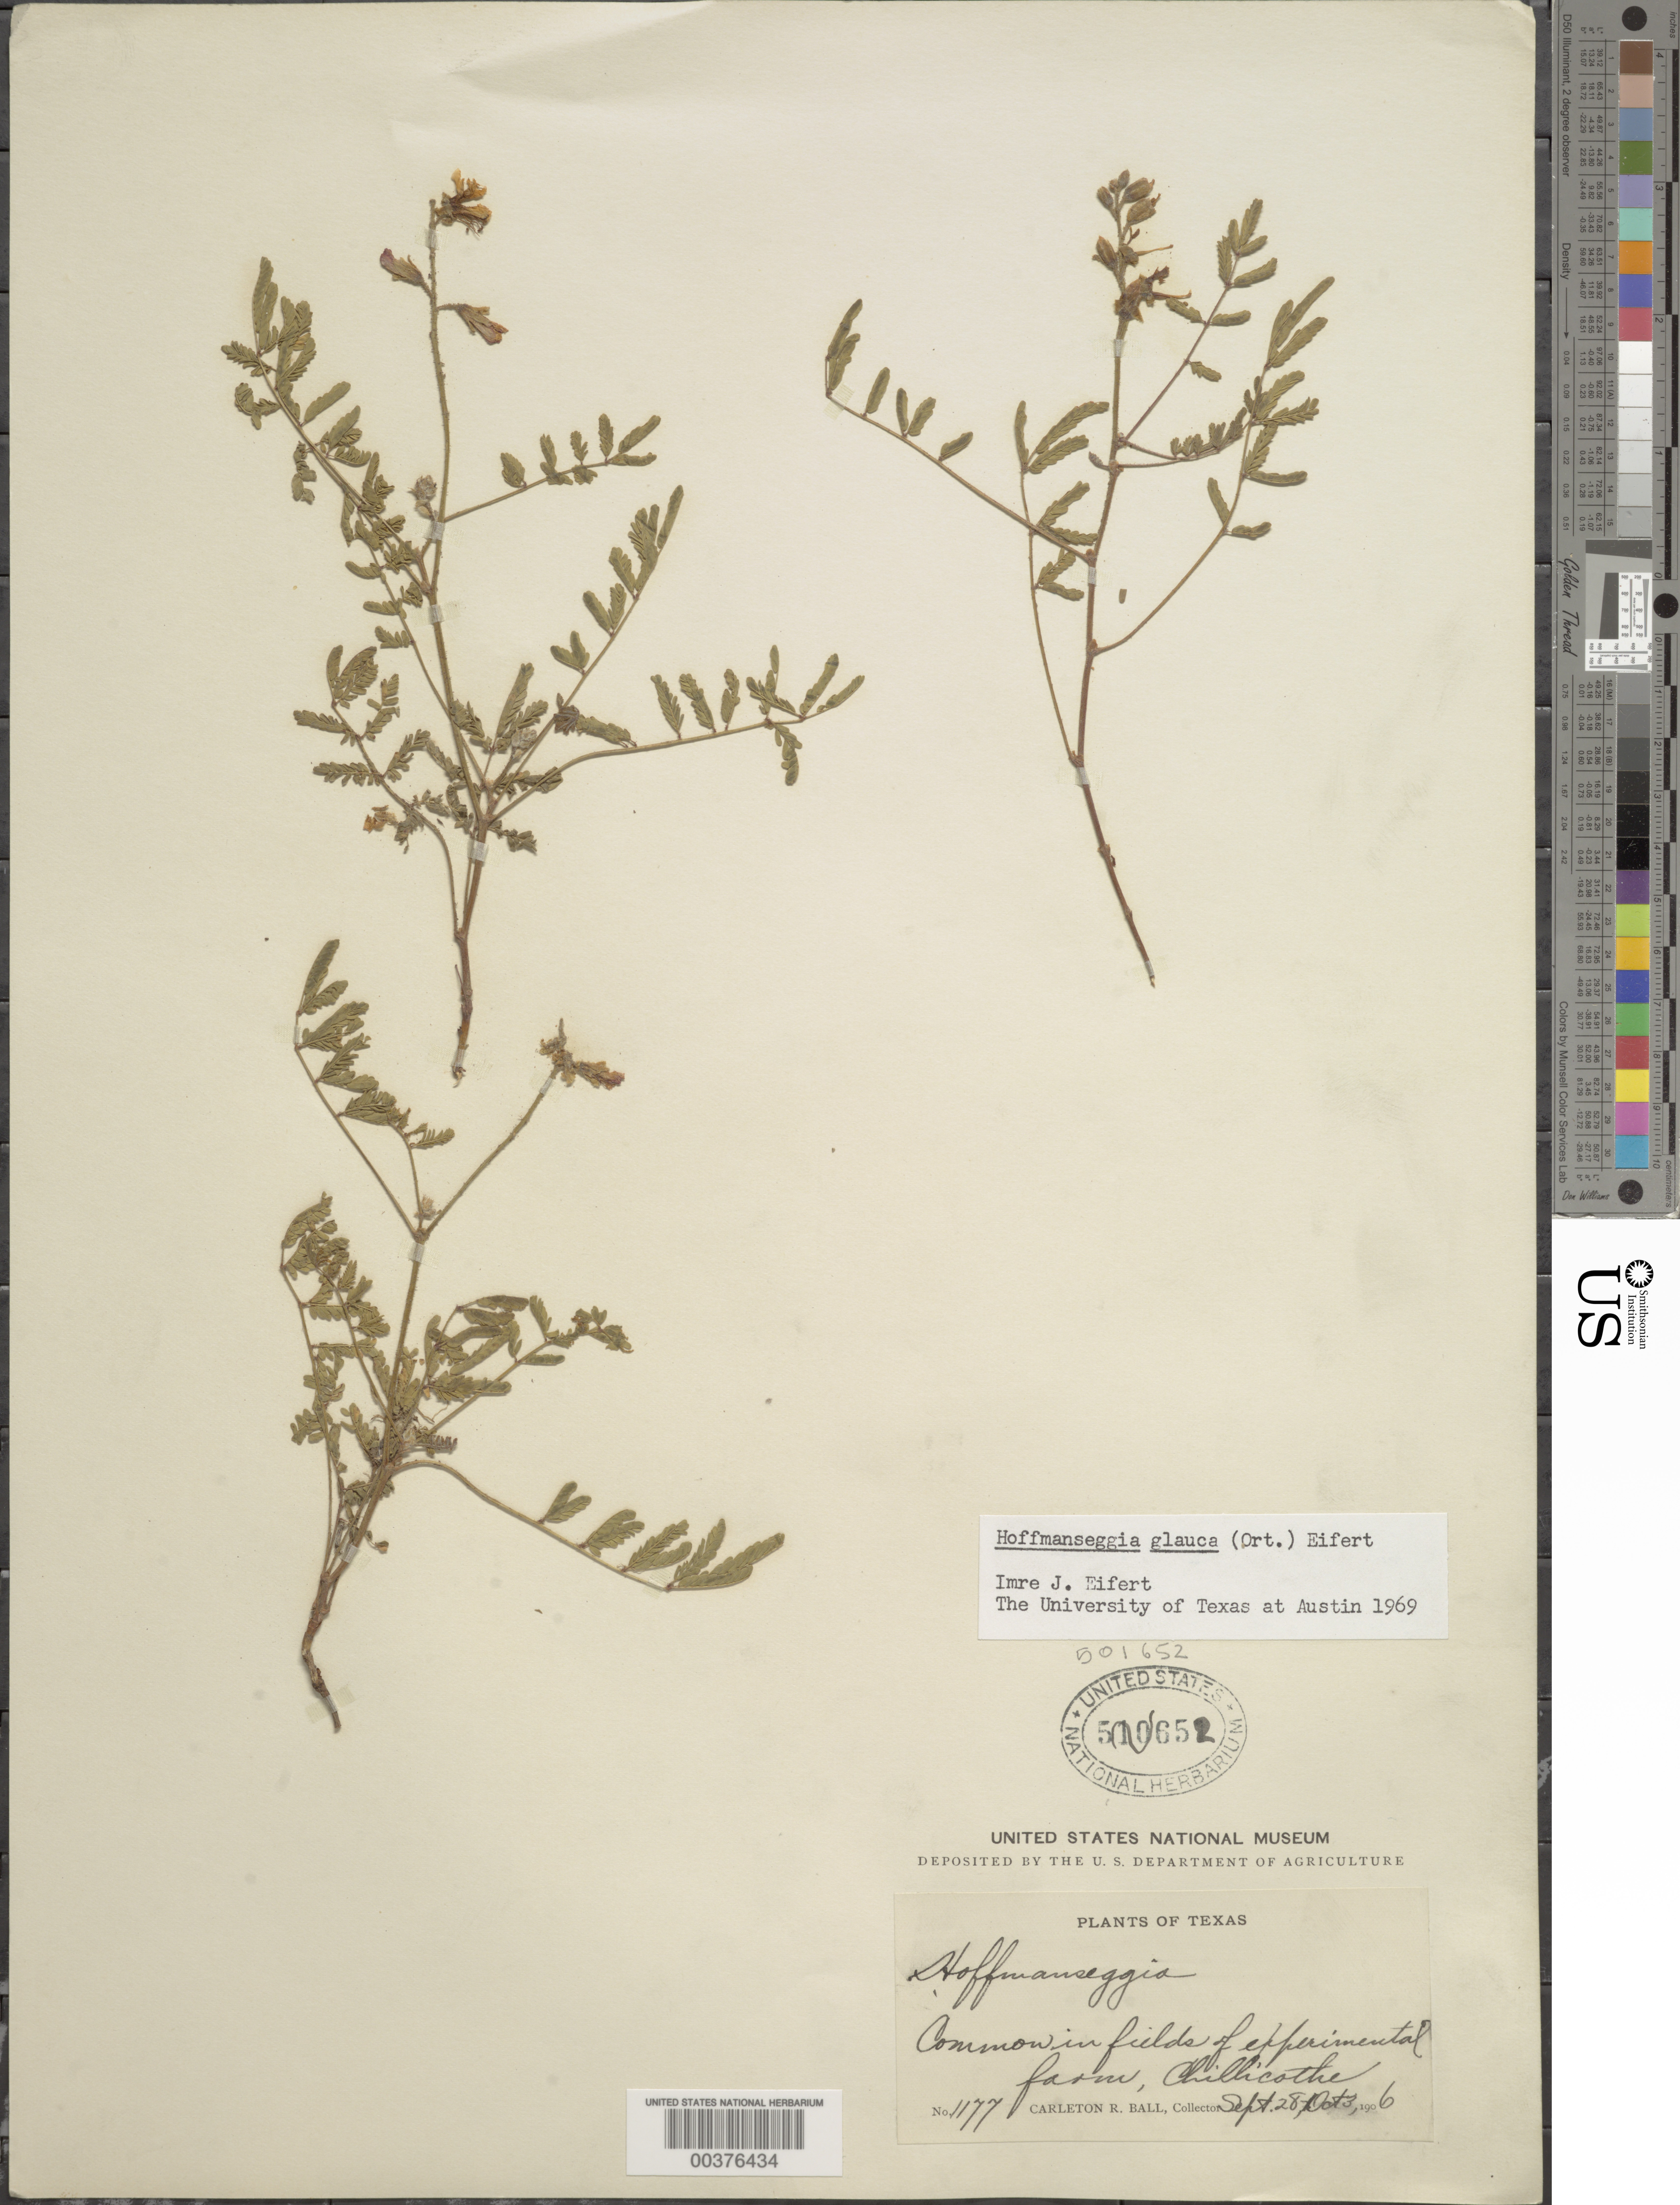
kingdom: Plantae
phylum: Tracheophyta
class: Magnoliopsida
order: Fabales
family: Fabaceae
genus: Hoffmannseggia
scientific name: Hoffmannseggia glauca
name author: (Ortega) Eifert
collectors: C. R. Ball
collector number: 1177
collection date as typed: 28 Sep 1906 to 03 Oct 1906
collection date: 1906-09-28/1906-10-03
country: United States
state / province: Texas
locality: In fields of experimental farm, chilhicote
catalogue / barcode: US 501652